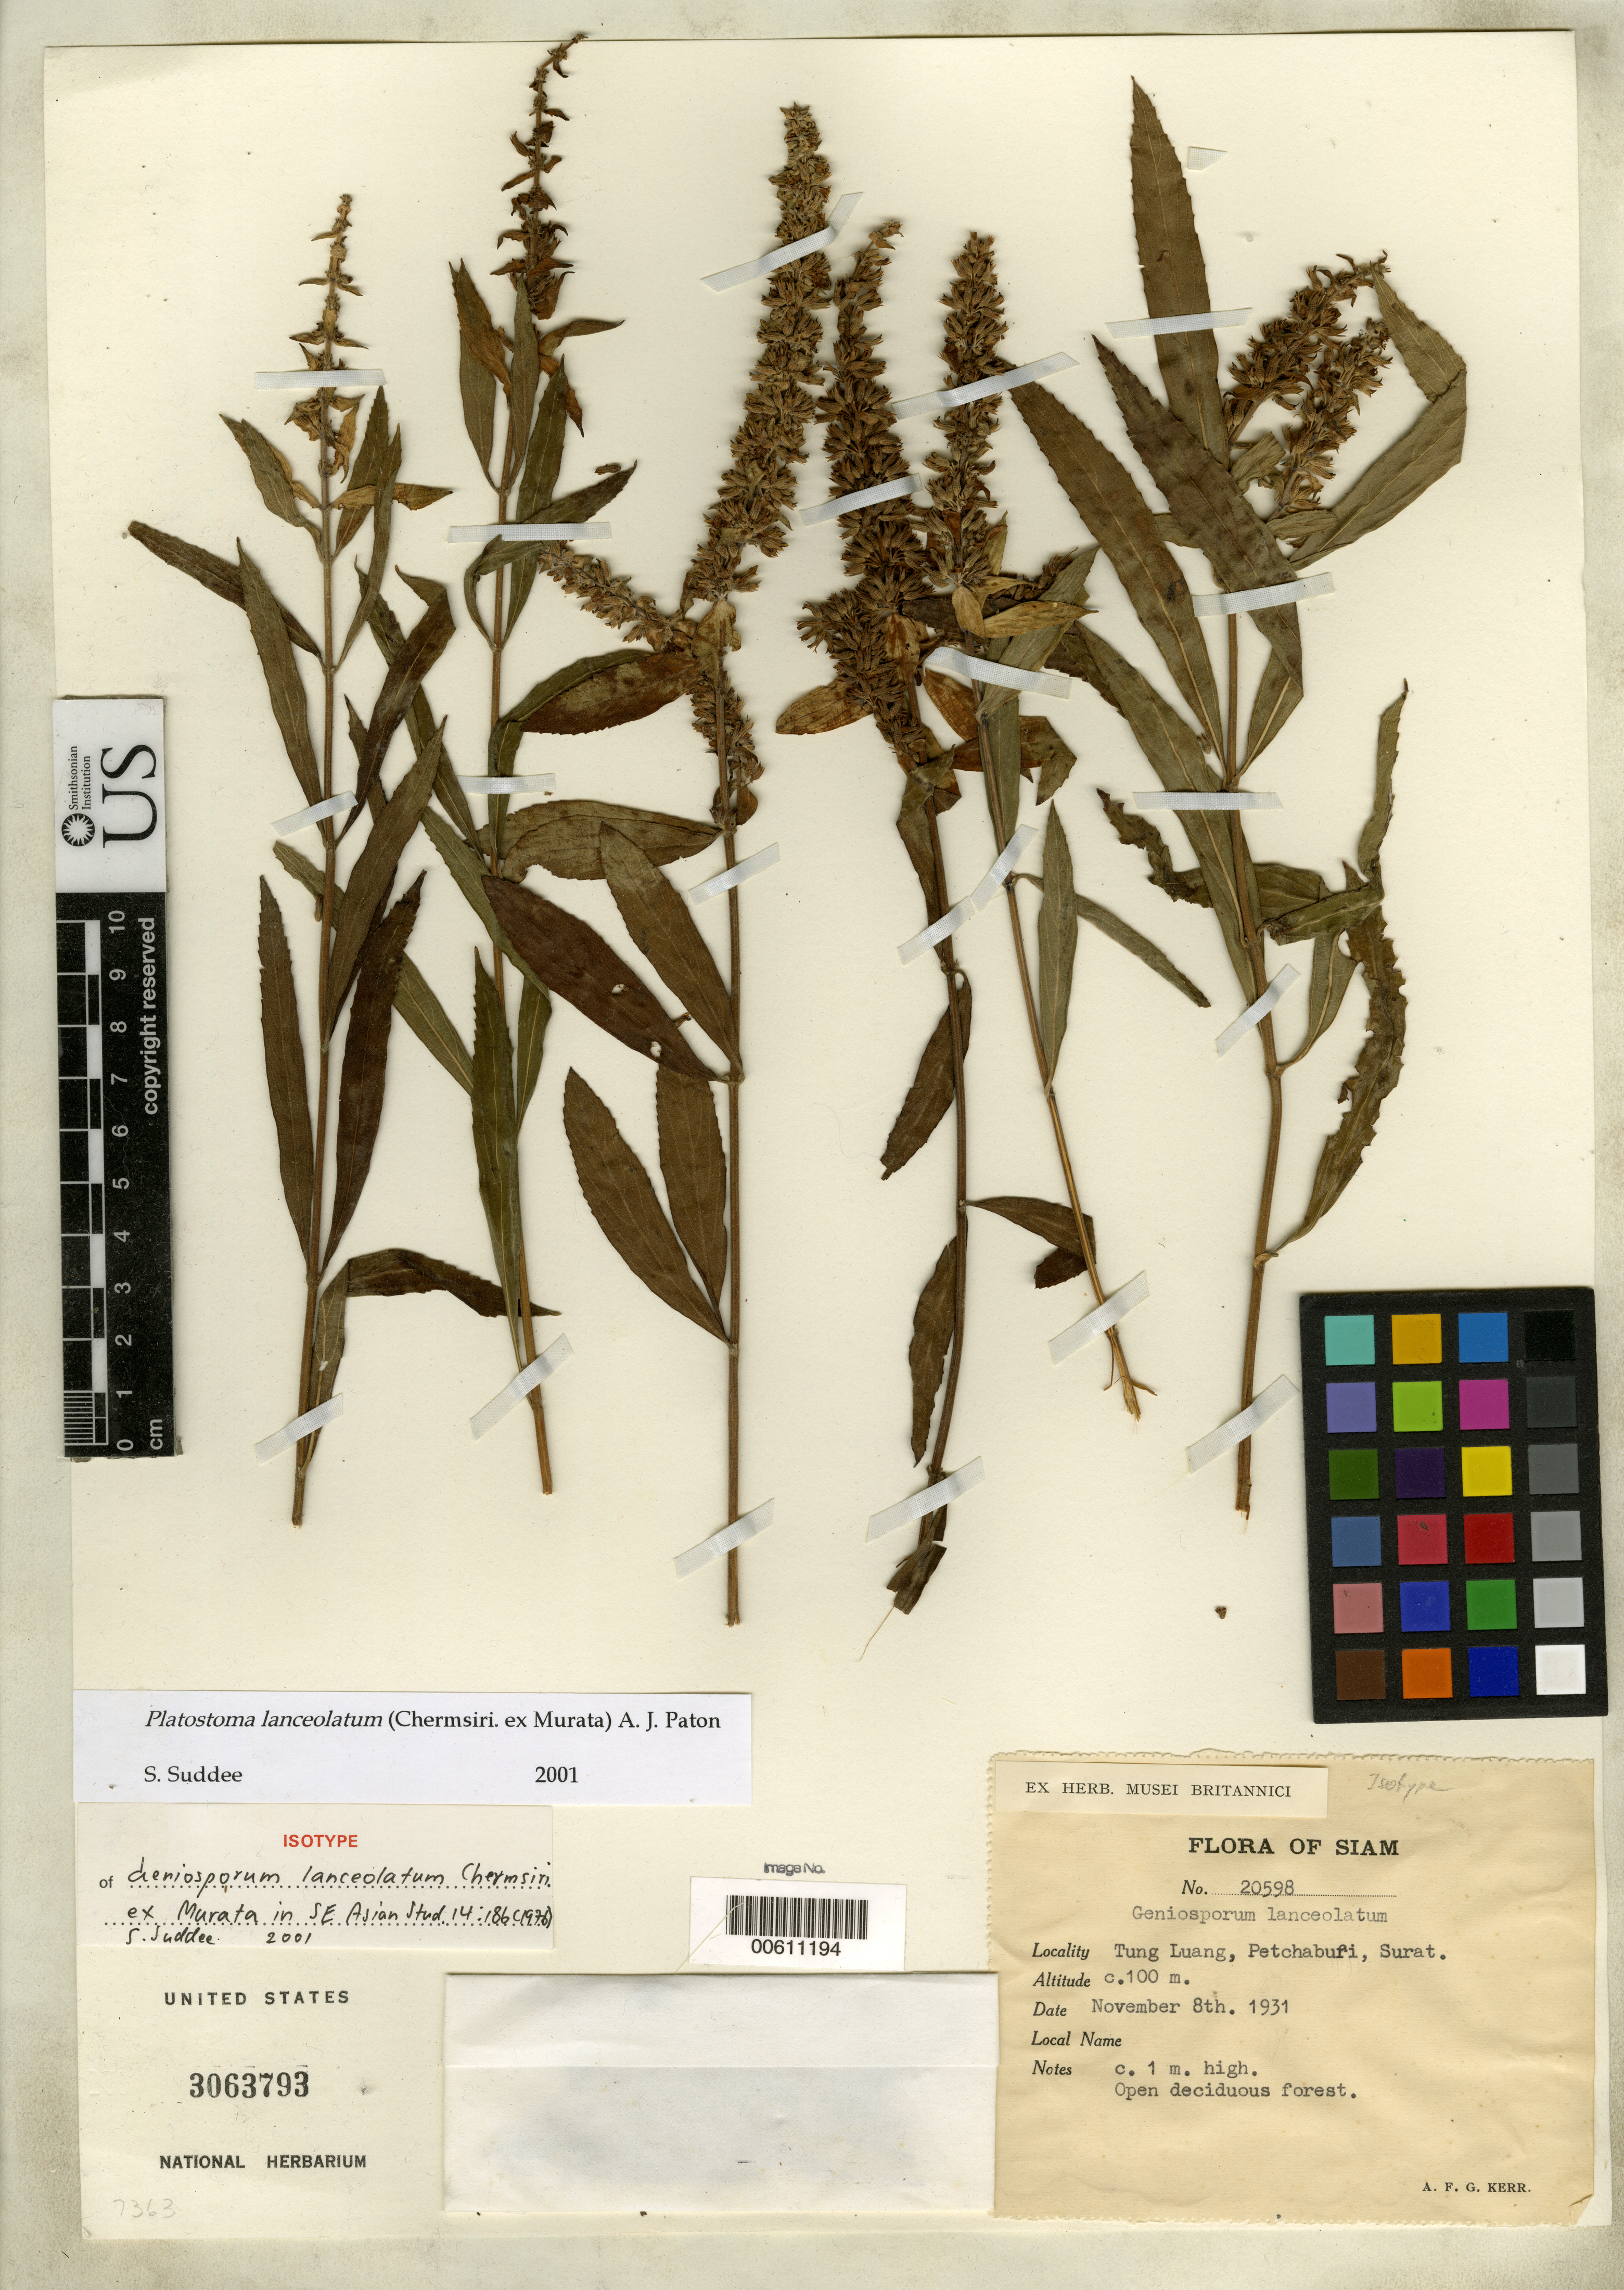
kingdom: Plantae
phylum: Tracheophyta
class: Magnoliopsida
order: Lamiales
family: Lamiaceae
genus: Geniosporum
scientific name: Geniosporum lanceolatum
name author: Chermsirivathana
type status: Isotype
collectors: A. F. G. Kerr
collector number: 20598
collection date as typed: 08 Nov 1931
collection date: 1931-11-08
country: Thailand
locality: Tung Luang, Petchabufi, Surat.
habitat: Open deciduous forest.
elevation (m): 100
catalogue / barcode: US 3063793